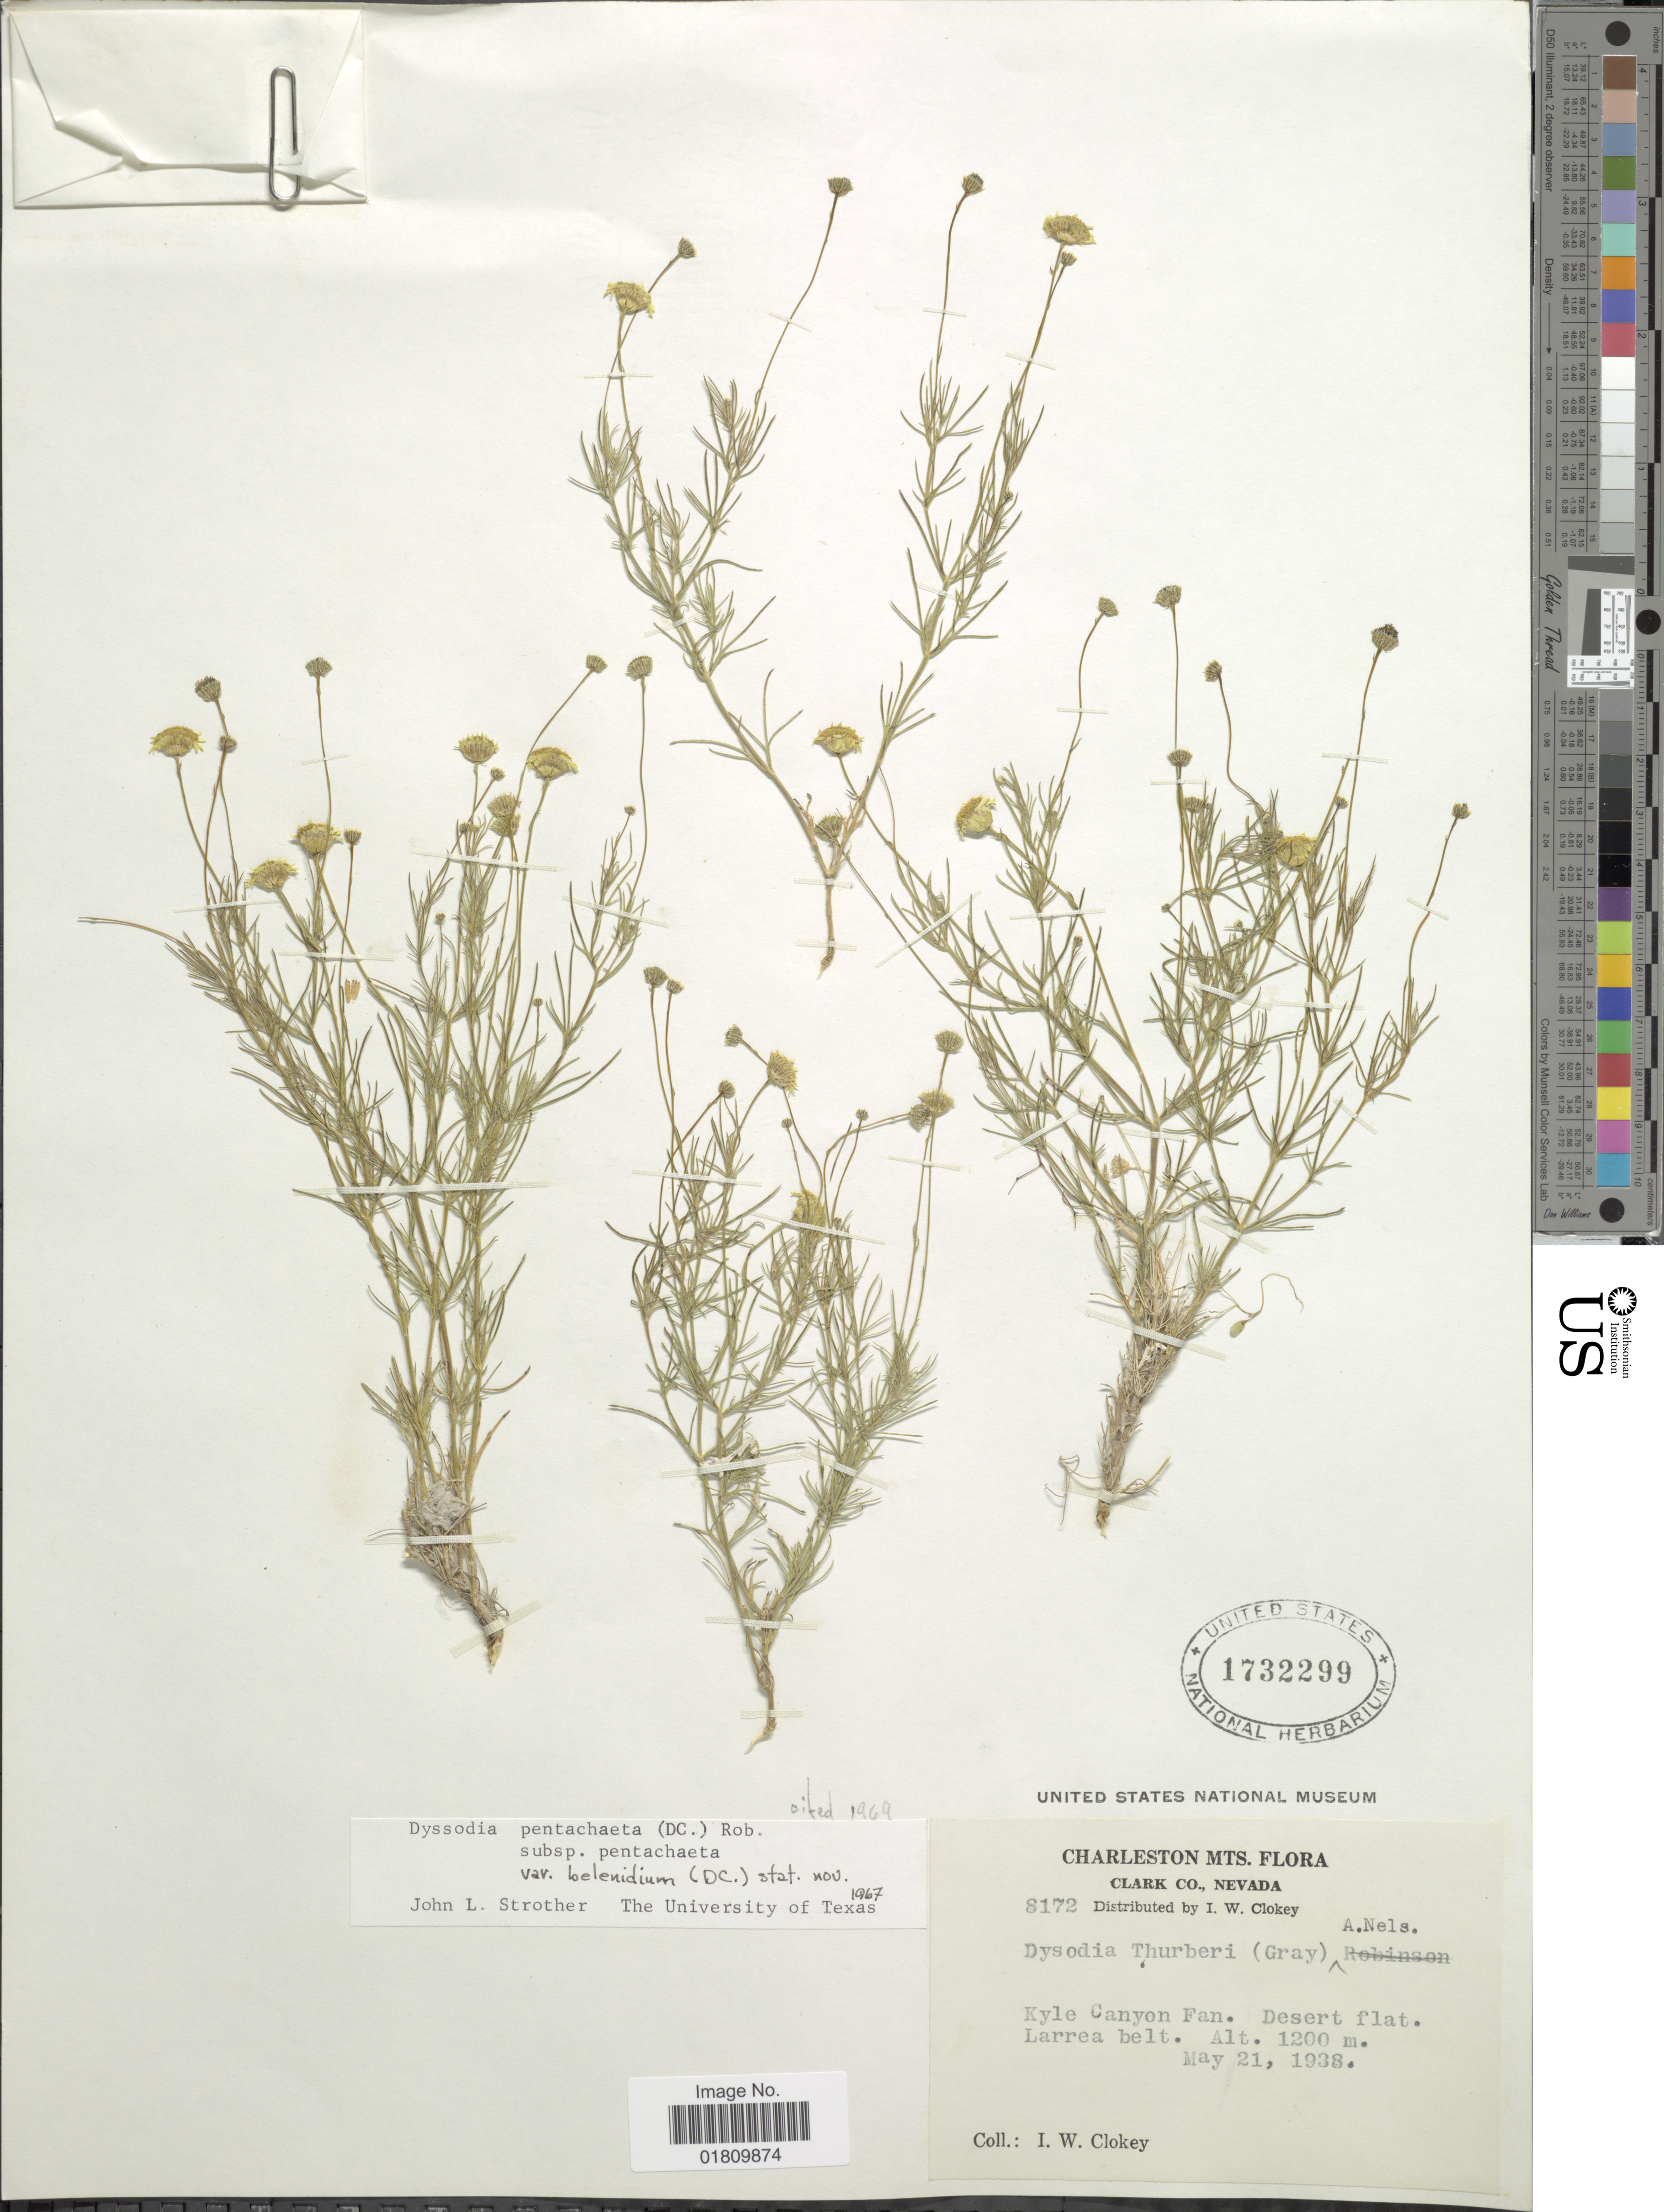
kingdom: Plantae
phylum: Tracheophyta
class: Magnoliopsida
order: Asterales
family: Asteraceae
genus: Thymophylla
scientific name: Thymophylla pentachaeta var. belenidium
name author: (DC.) Strother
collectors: I. W. Clokey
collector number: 8172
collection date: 1938-05-21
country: United States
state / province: Nevada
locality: Charleston Mts., Kyle Canon Fan., Desert flat, Larrea belt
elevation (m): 1200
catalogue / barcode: US 1732299